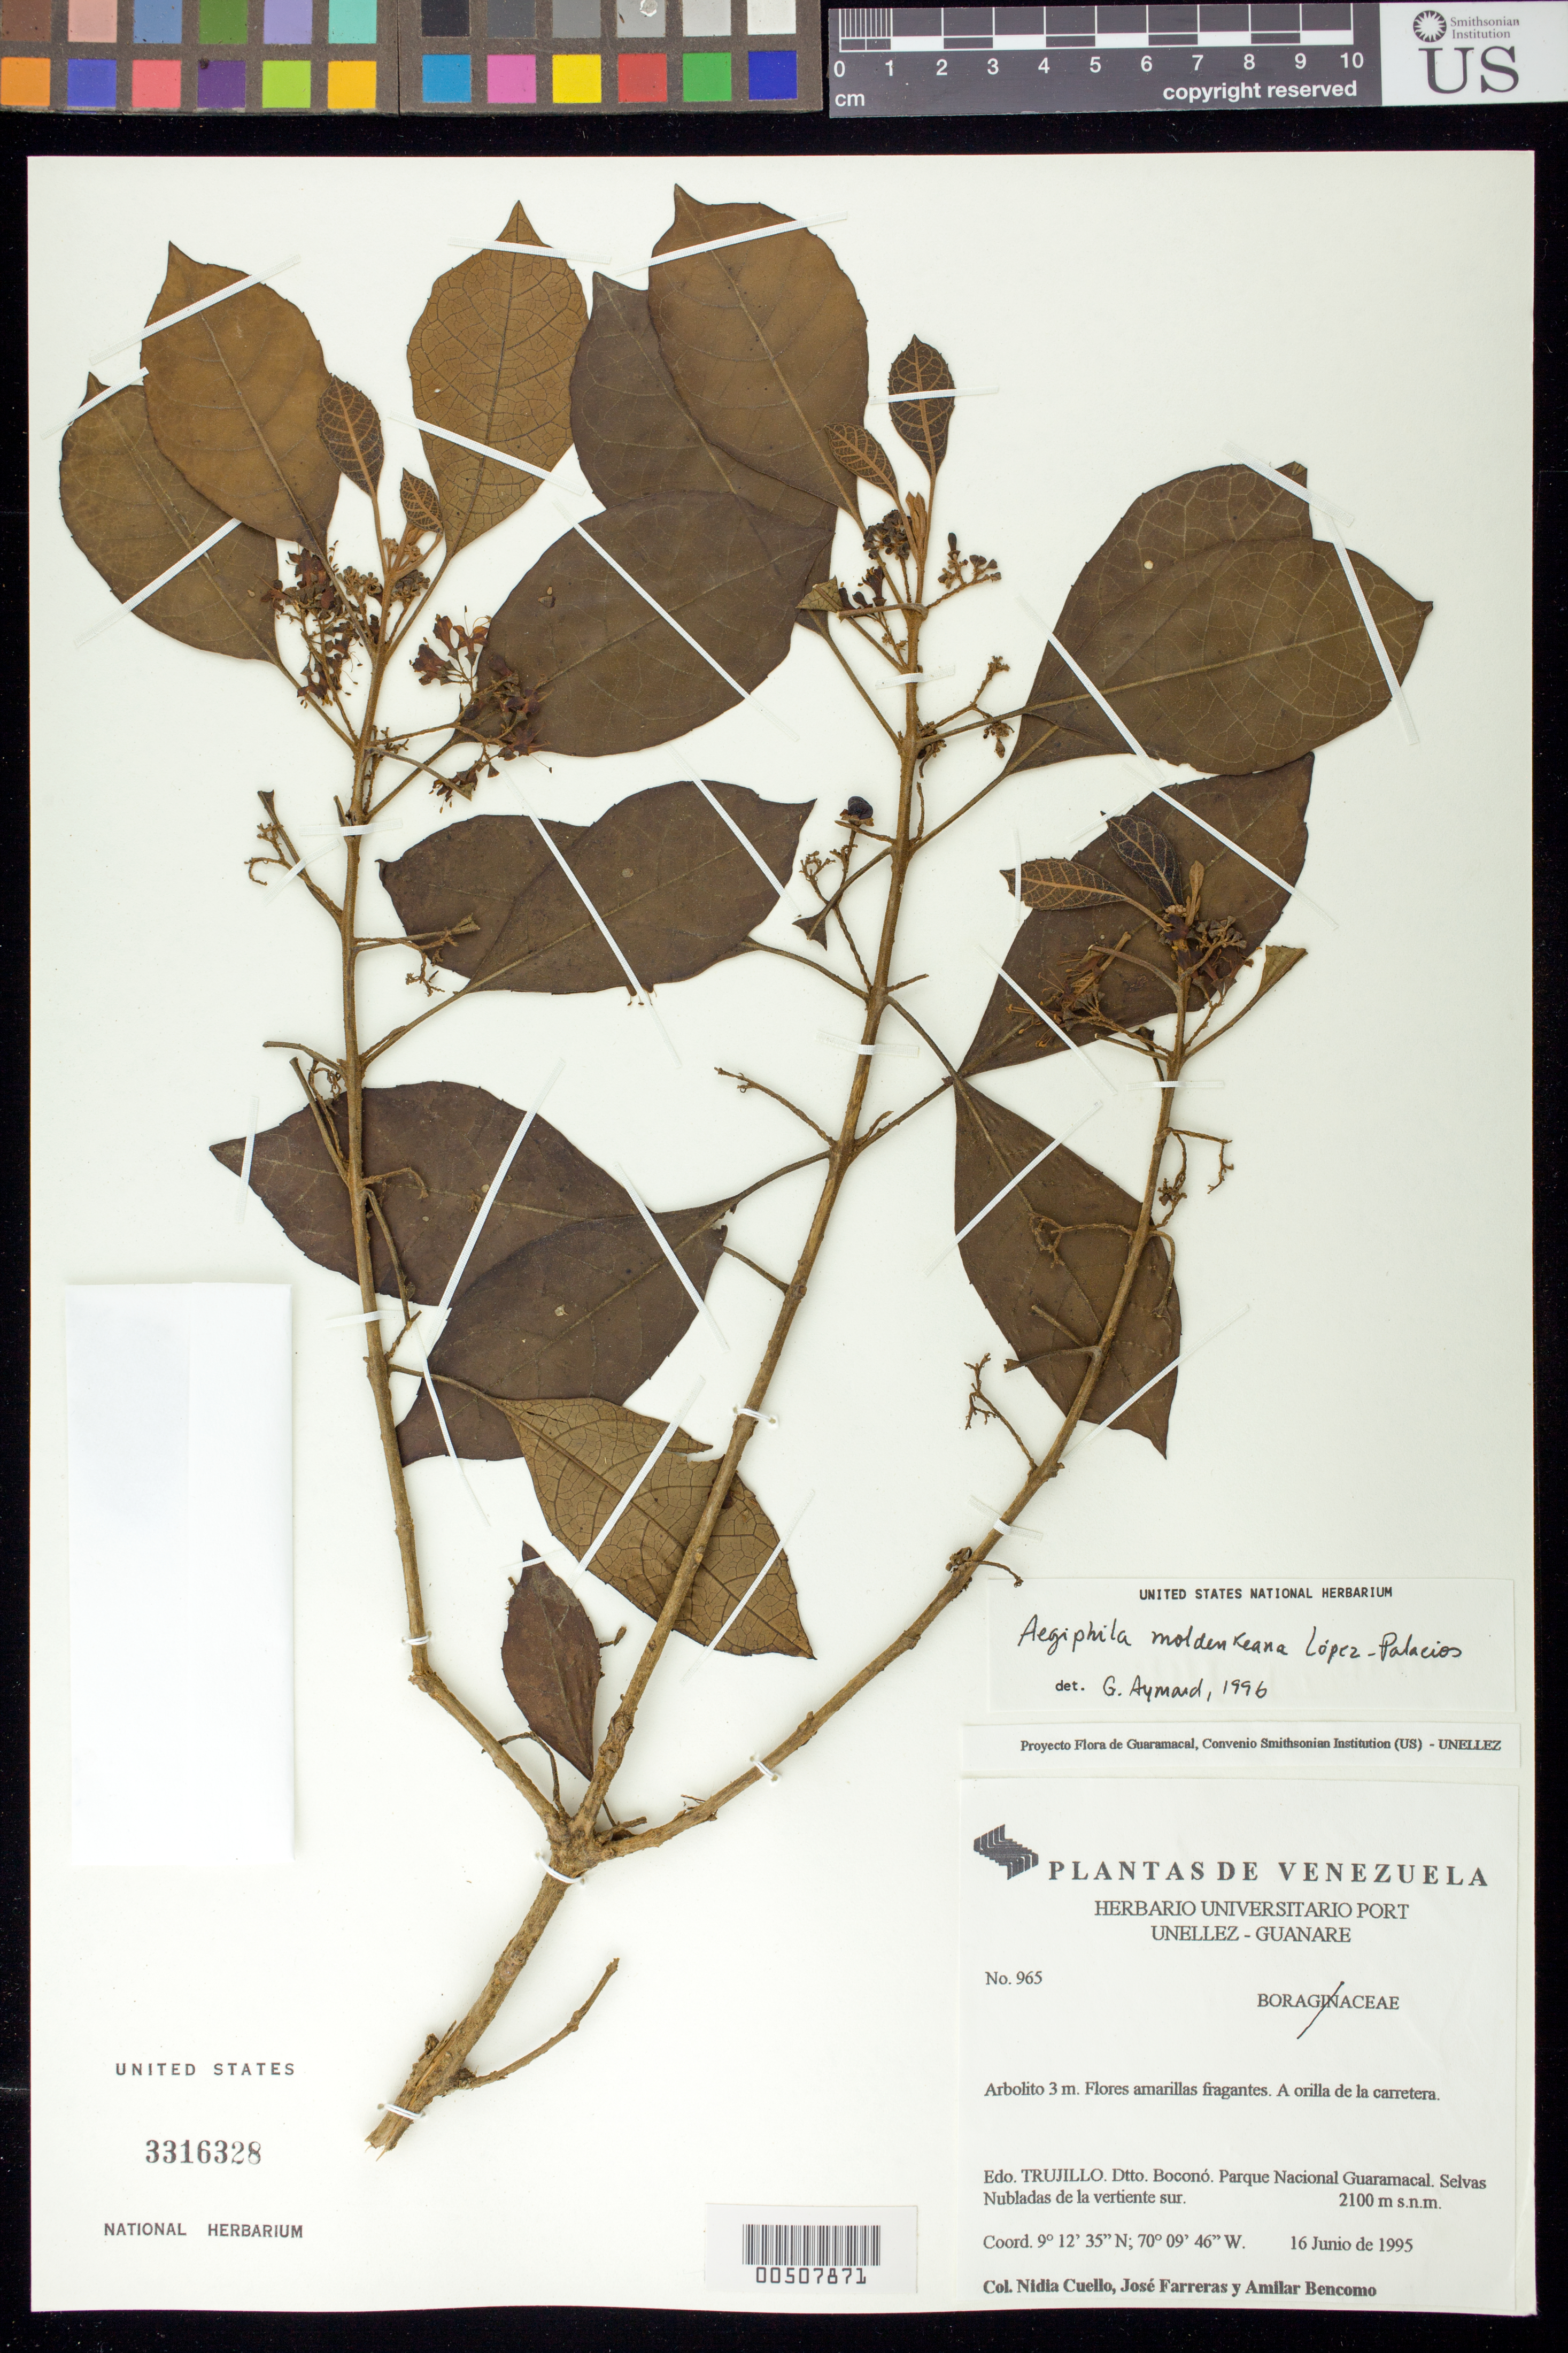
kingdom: Plantae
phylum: Tracheophyta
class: Magnoliopsida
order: Lamiales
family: Lamiaceae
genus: Aegiphila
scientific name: Aegiphila moldenkeana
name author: López-Pal.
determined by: Aymard C., G. A., (PORT), Univ. Nac. Exp. de los Llanos Ezequiel Zamora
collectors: N. L. Cuello, J. Farreras & A. Bencomo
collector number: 965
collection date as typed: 16 Jun 1995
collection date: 1995-06-16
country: Venezuela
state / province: Trujillo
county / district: Boconó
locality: Parque Nacional Guaramacal. Vertiente S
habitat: Selvas Nubladas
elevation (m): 2100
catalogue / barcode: US 3316328